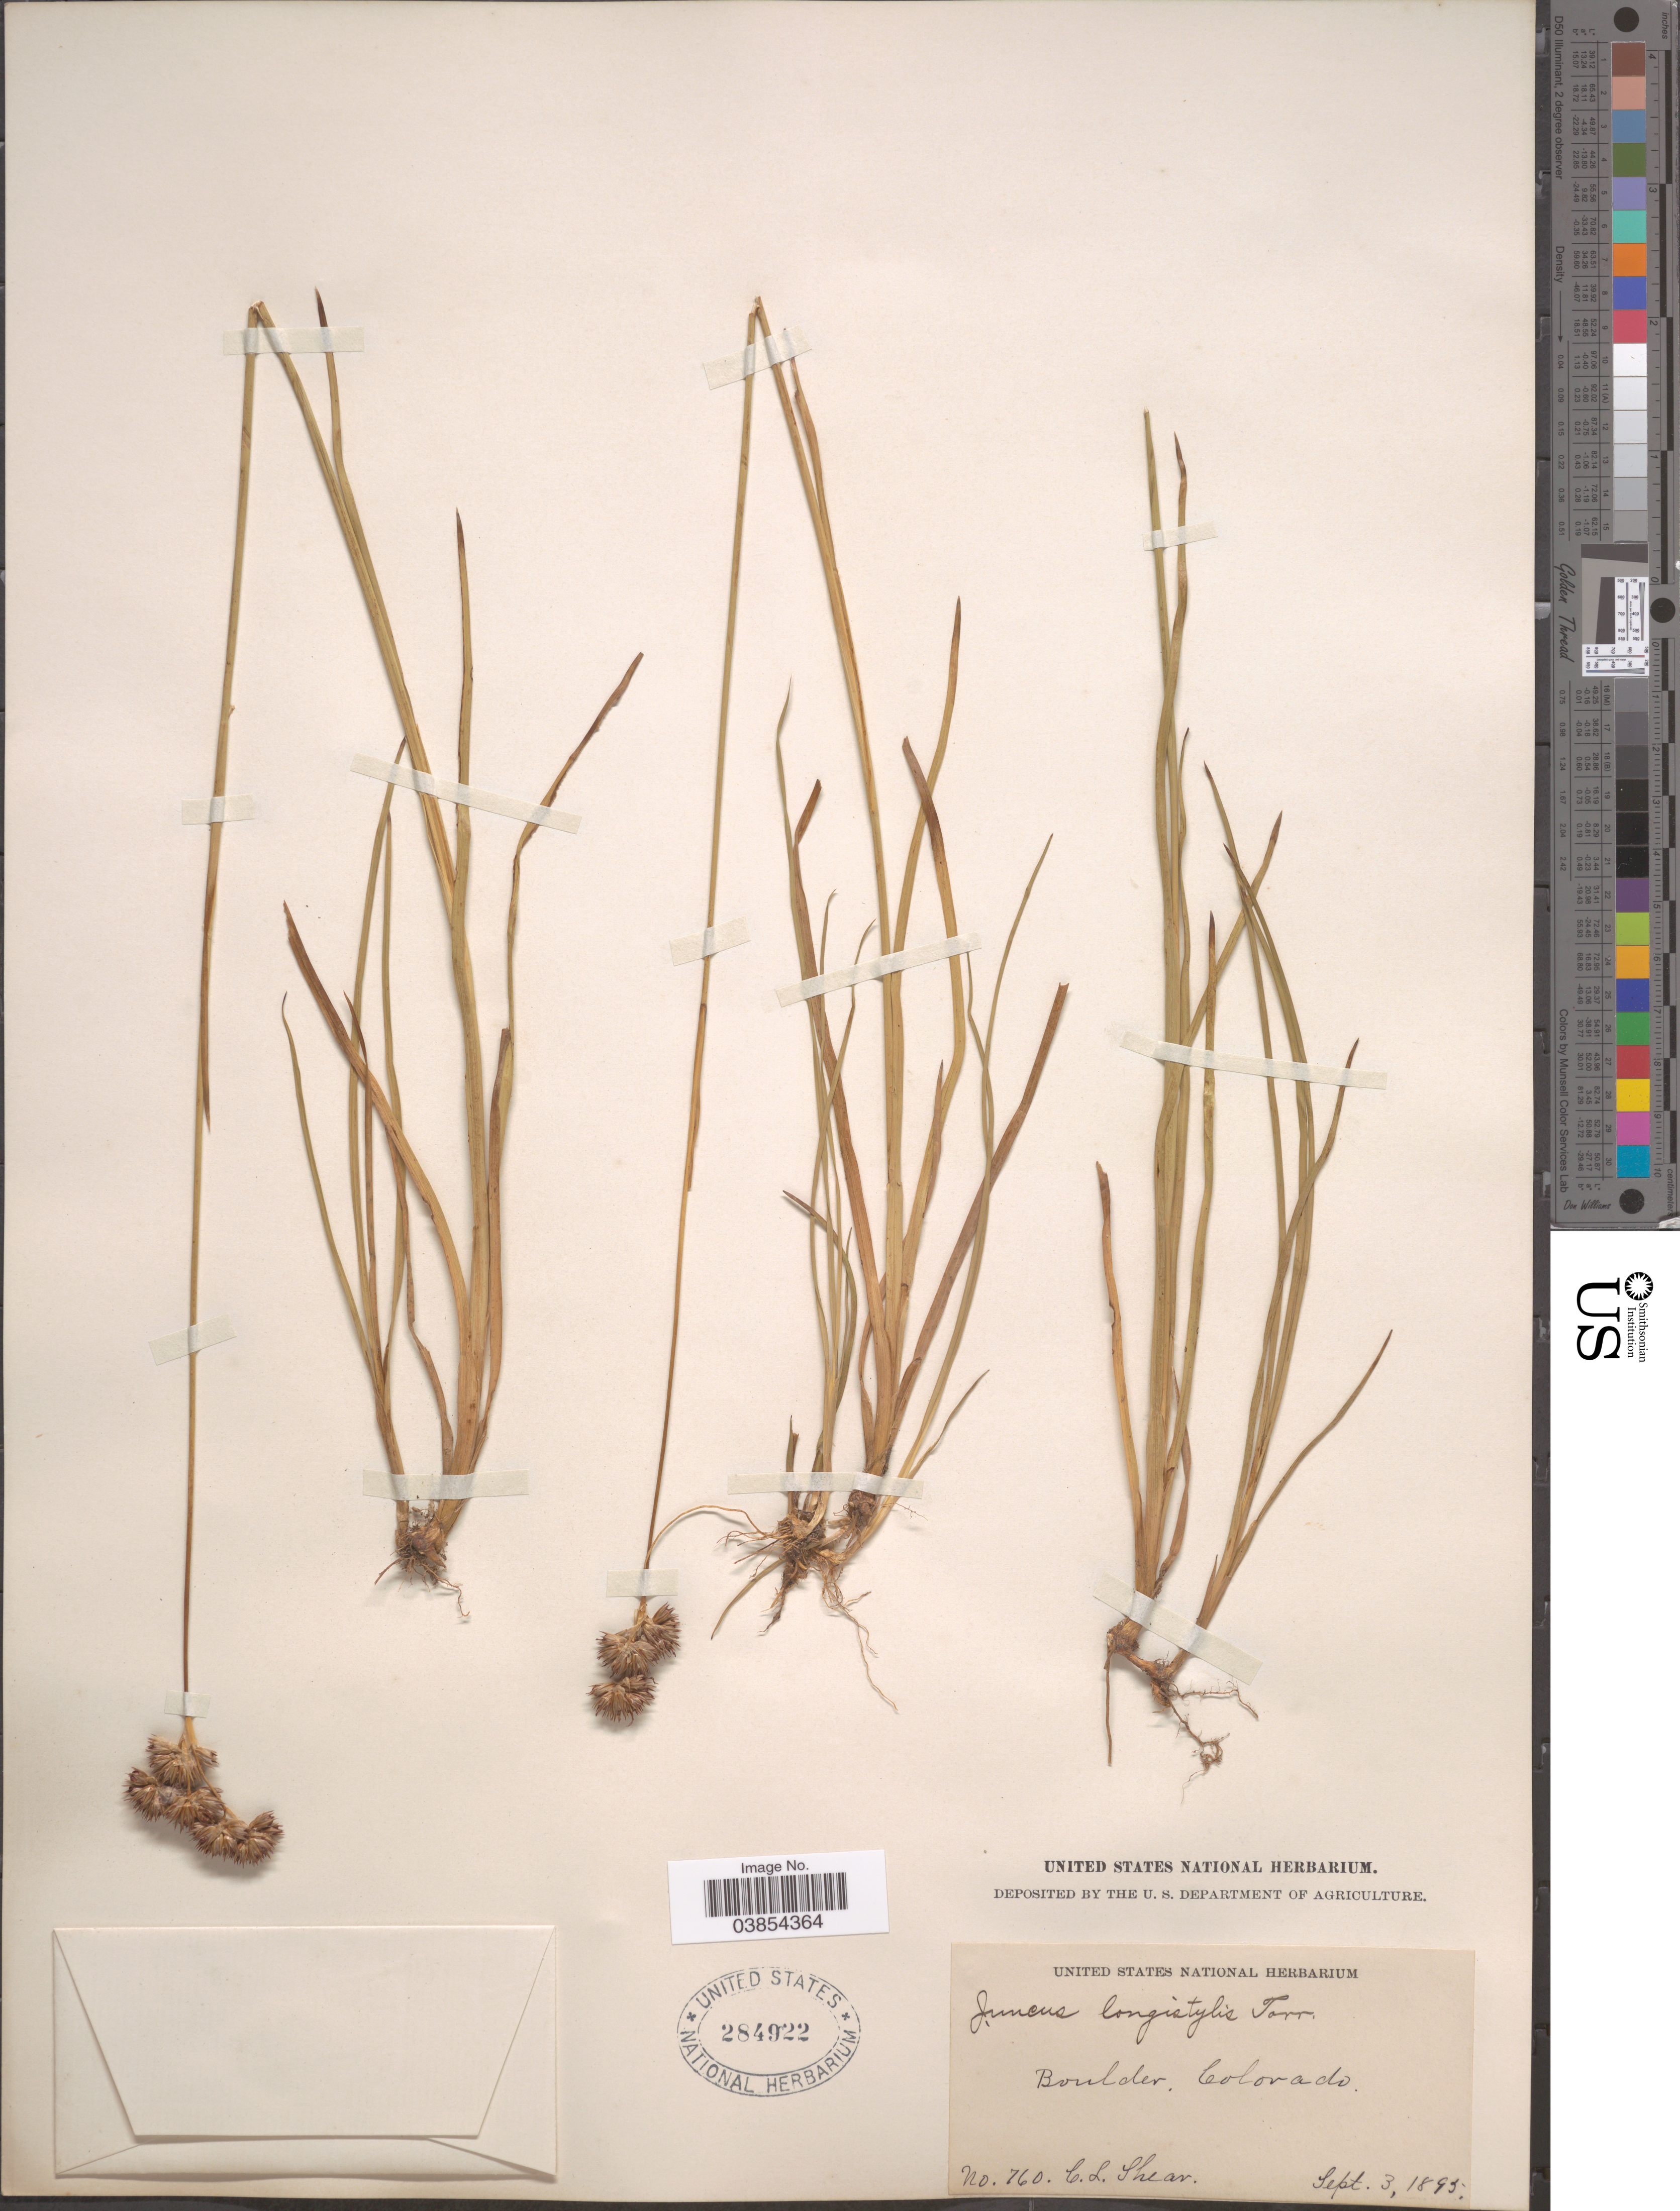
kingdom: Plantae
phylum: Tracheophyta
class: Liliopsida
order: Poales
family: Juncaceae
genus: Juncus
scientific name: Juncus longistylis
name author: Torr.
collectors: C. L. Shear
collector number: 760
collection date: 1895-09-03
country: United States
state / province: Colorado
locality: Boulder.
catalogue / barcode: US 284922